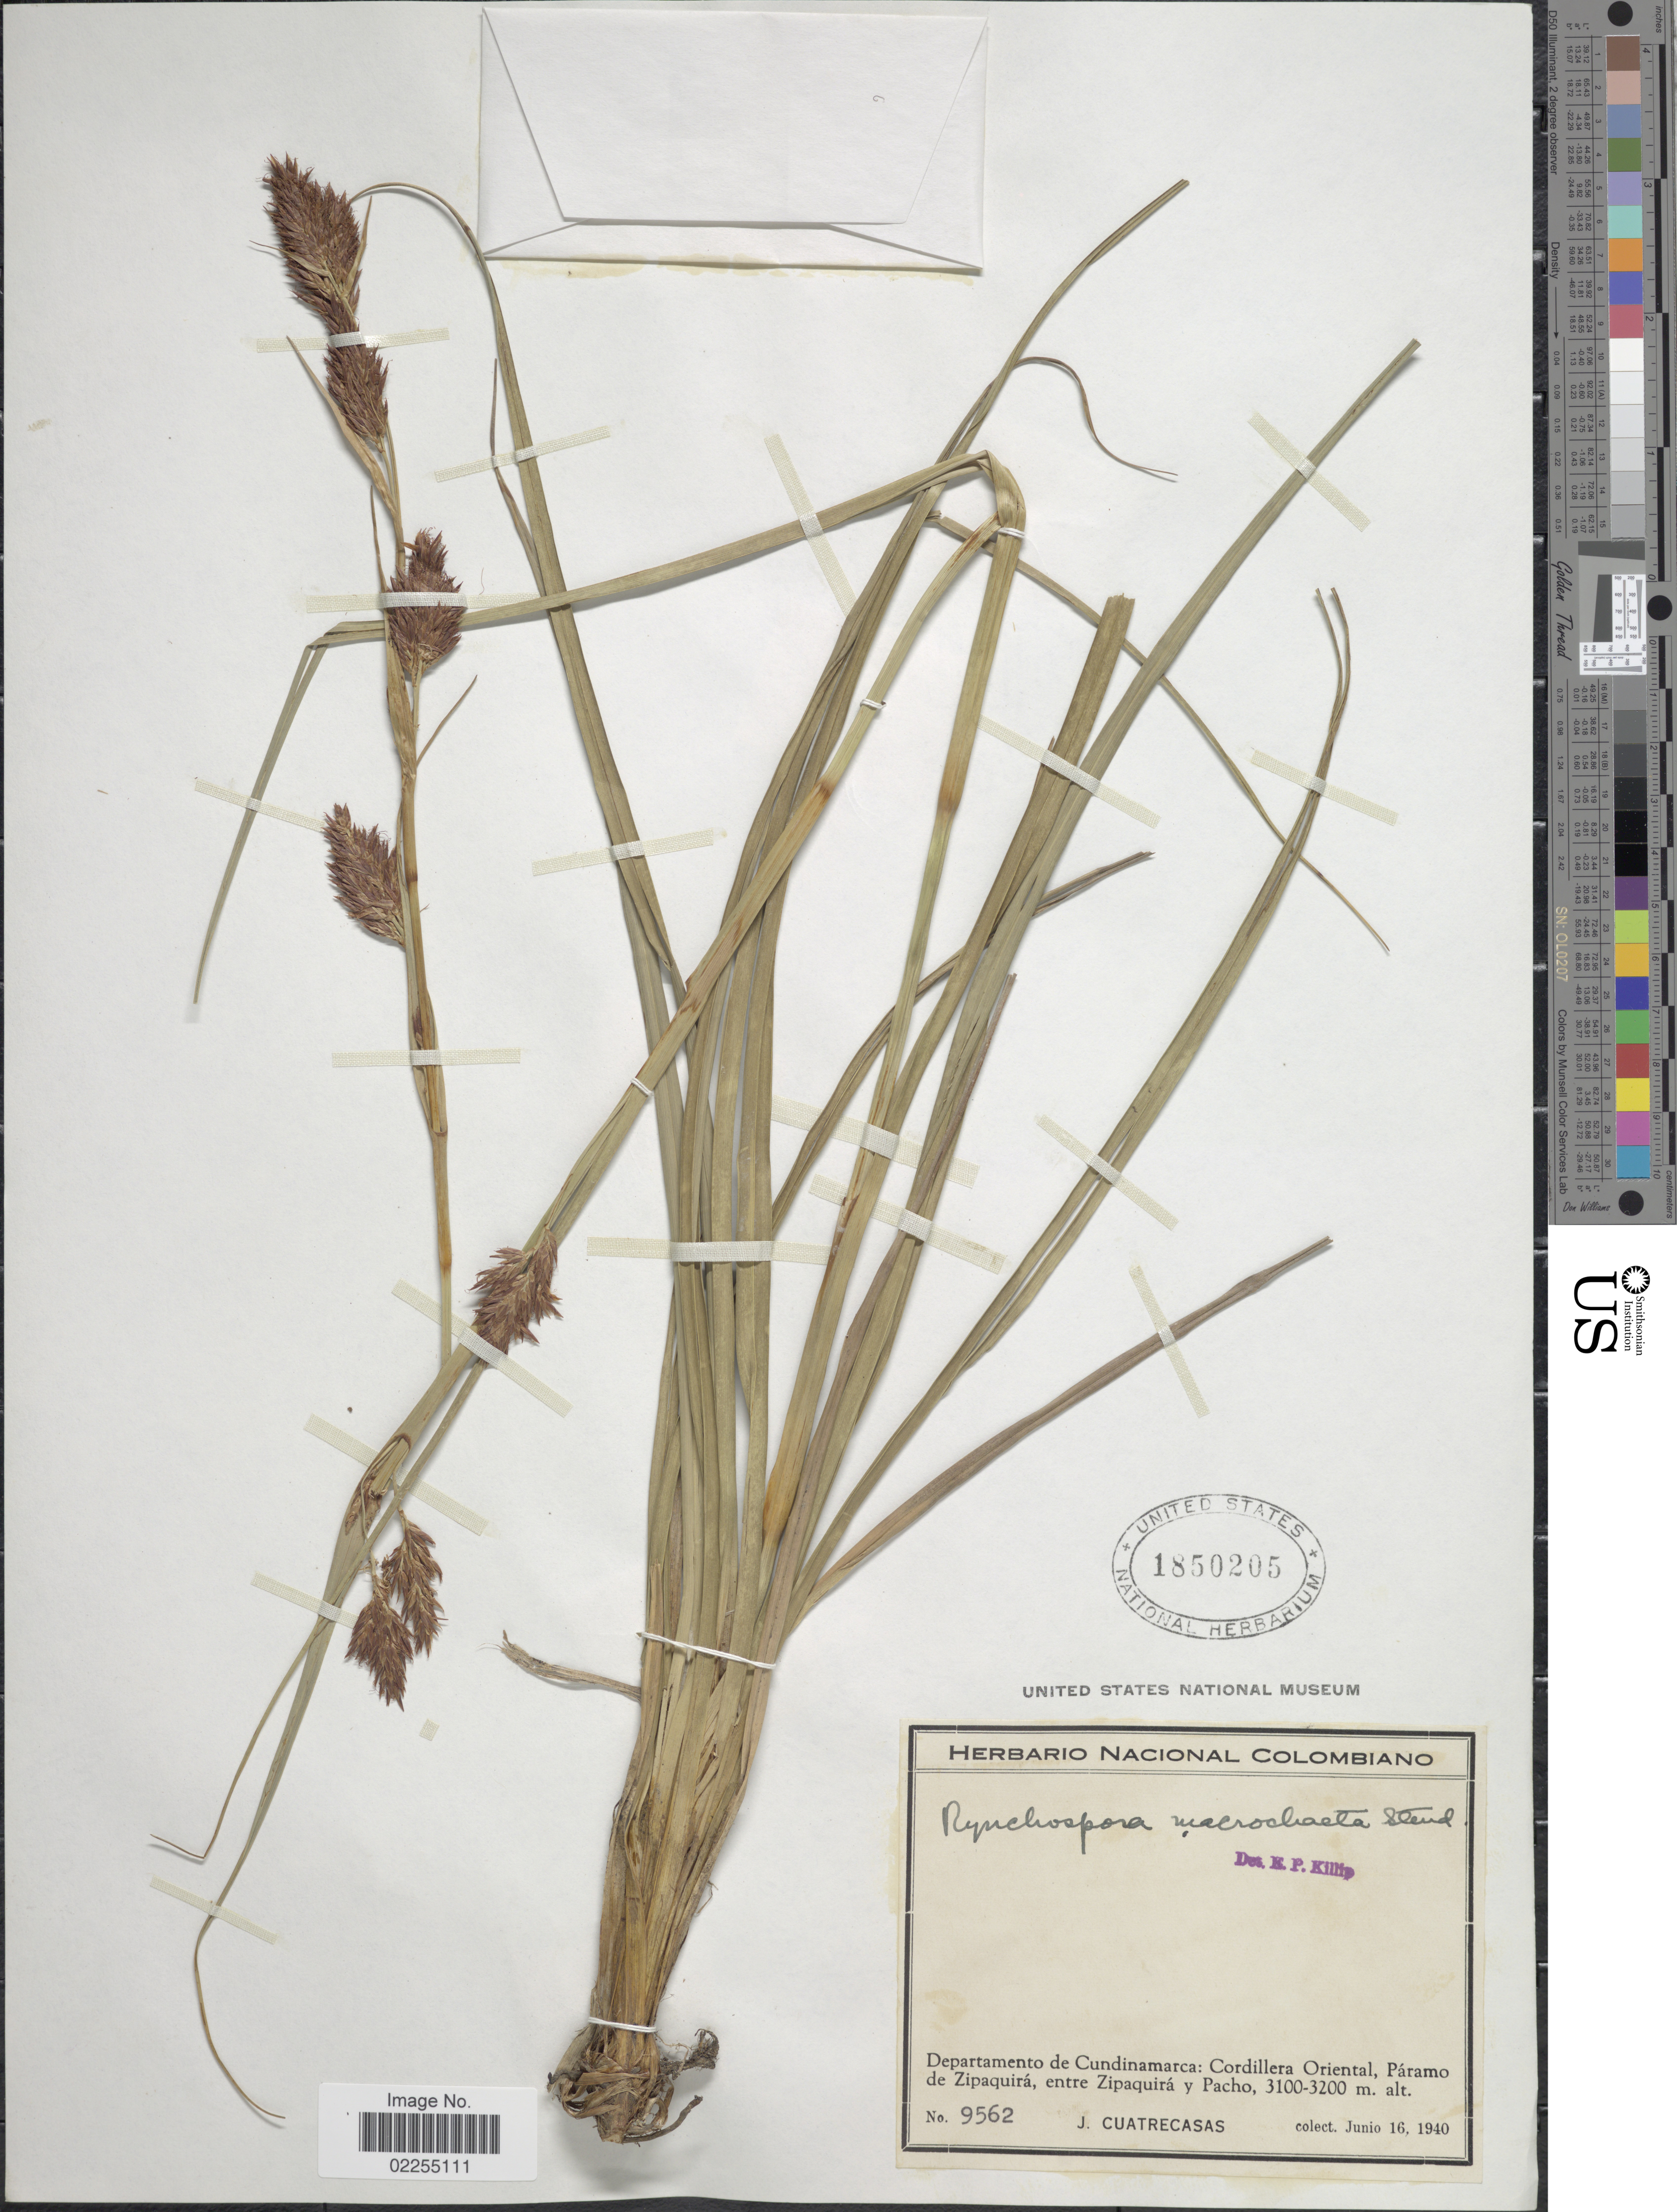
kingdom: Plantae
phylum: Tracheophyta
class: Liliopsida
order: Poales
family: Cyperaceae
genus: Rhynchospora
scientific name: Rhynchospora macrochaeta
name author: Steud. ex Boeckeler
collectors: J. Cuatrecasas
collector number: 9562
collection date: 1940-06-16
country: Colombia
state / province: Cundinamarca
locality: Cordillera Oriental, Paramo de Zipaquira, entre Zipaquira y Pacho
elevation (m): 3100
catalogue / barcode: US 1850205